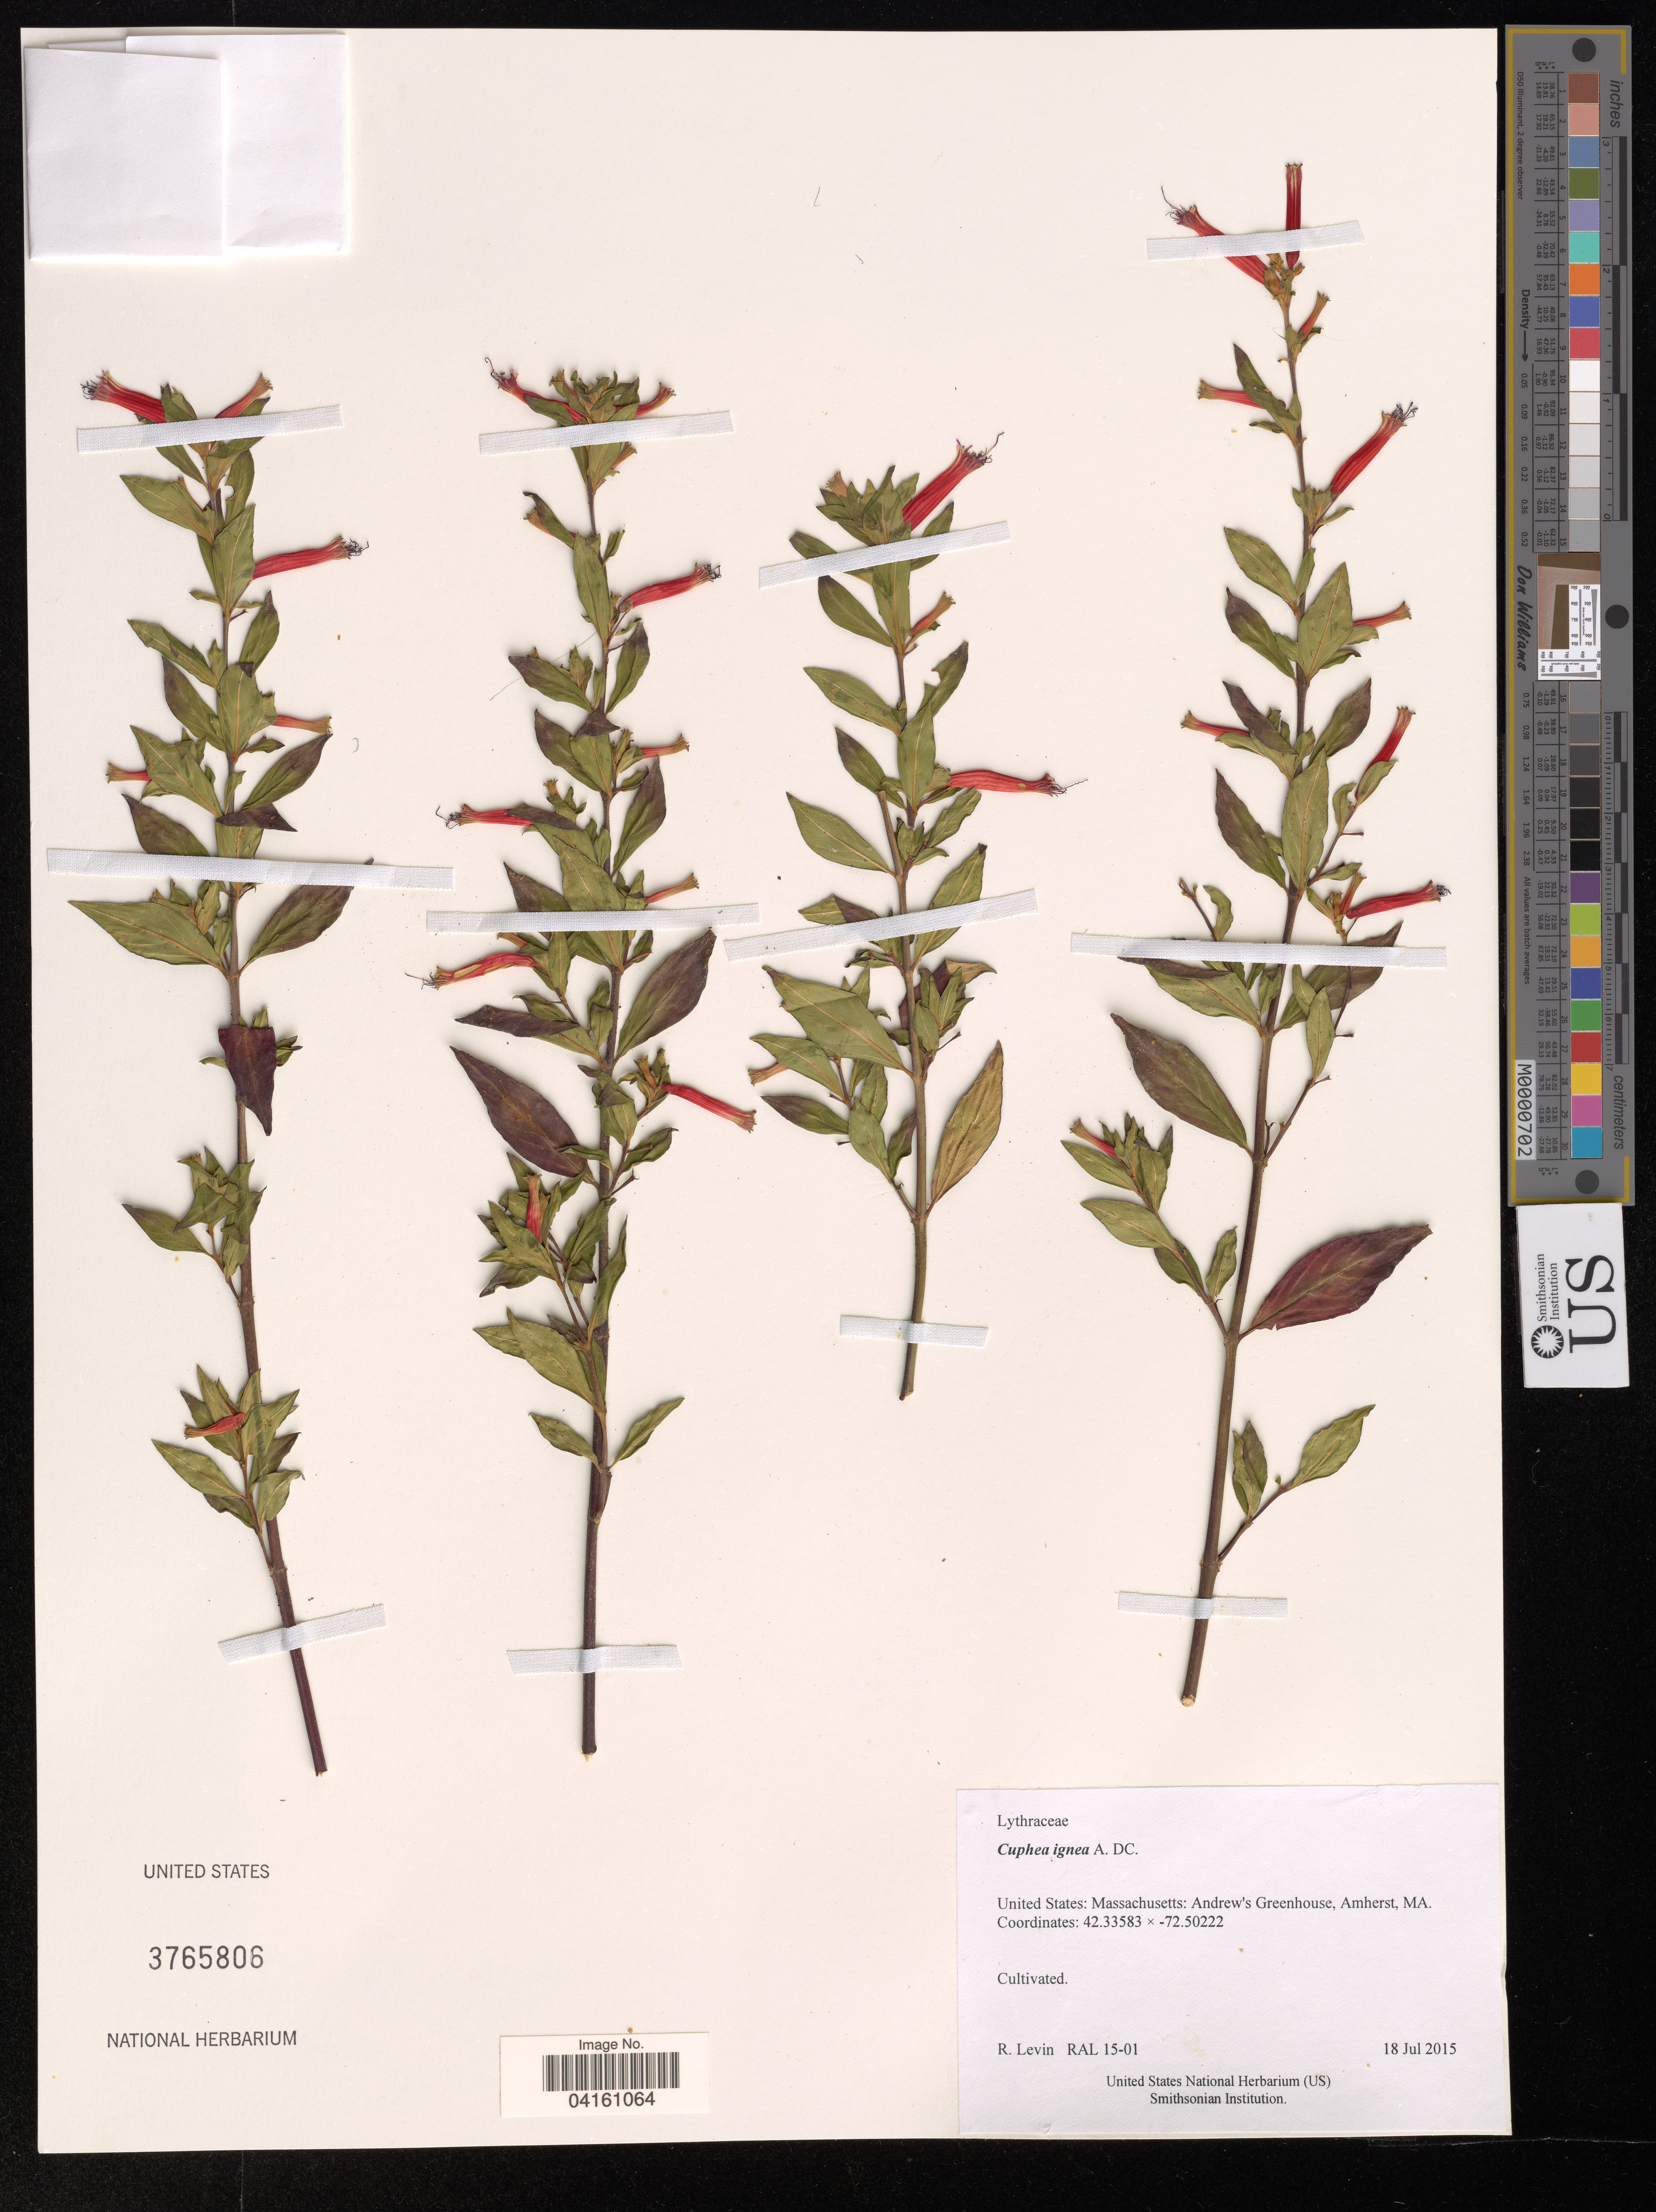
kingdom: Plantae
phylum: Tracheophyta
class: Magnoliopsida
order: Myrtales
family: Lythraceae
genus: Cuphea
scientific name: Cuphea ignea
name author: A. DC.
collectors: R. Levin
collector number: RAL 15-01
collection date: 2015-07-18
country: United States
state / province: Massachusetts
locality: Andrew's Greenhouse, Amherst, MA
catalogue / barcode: US 3765806